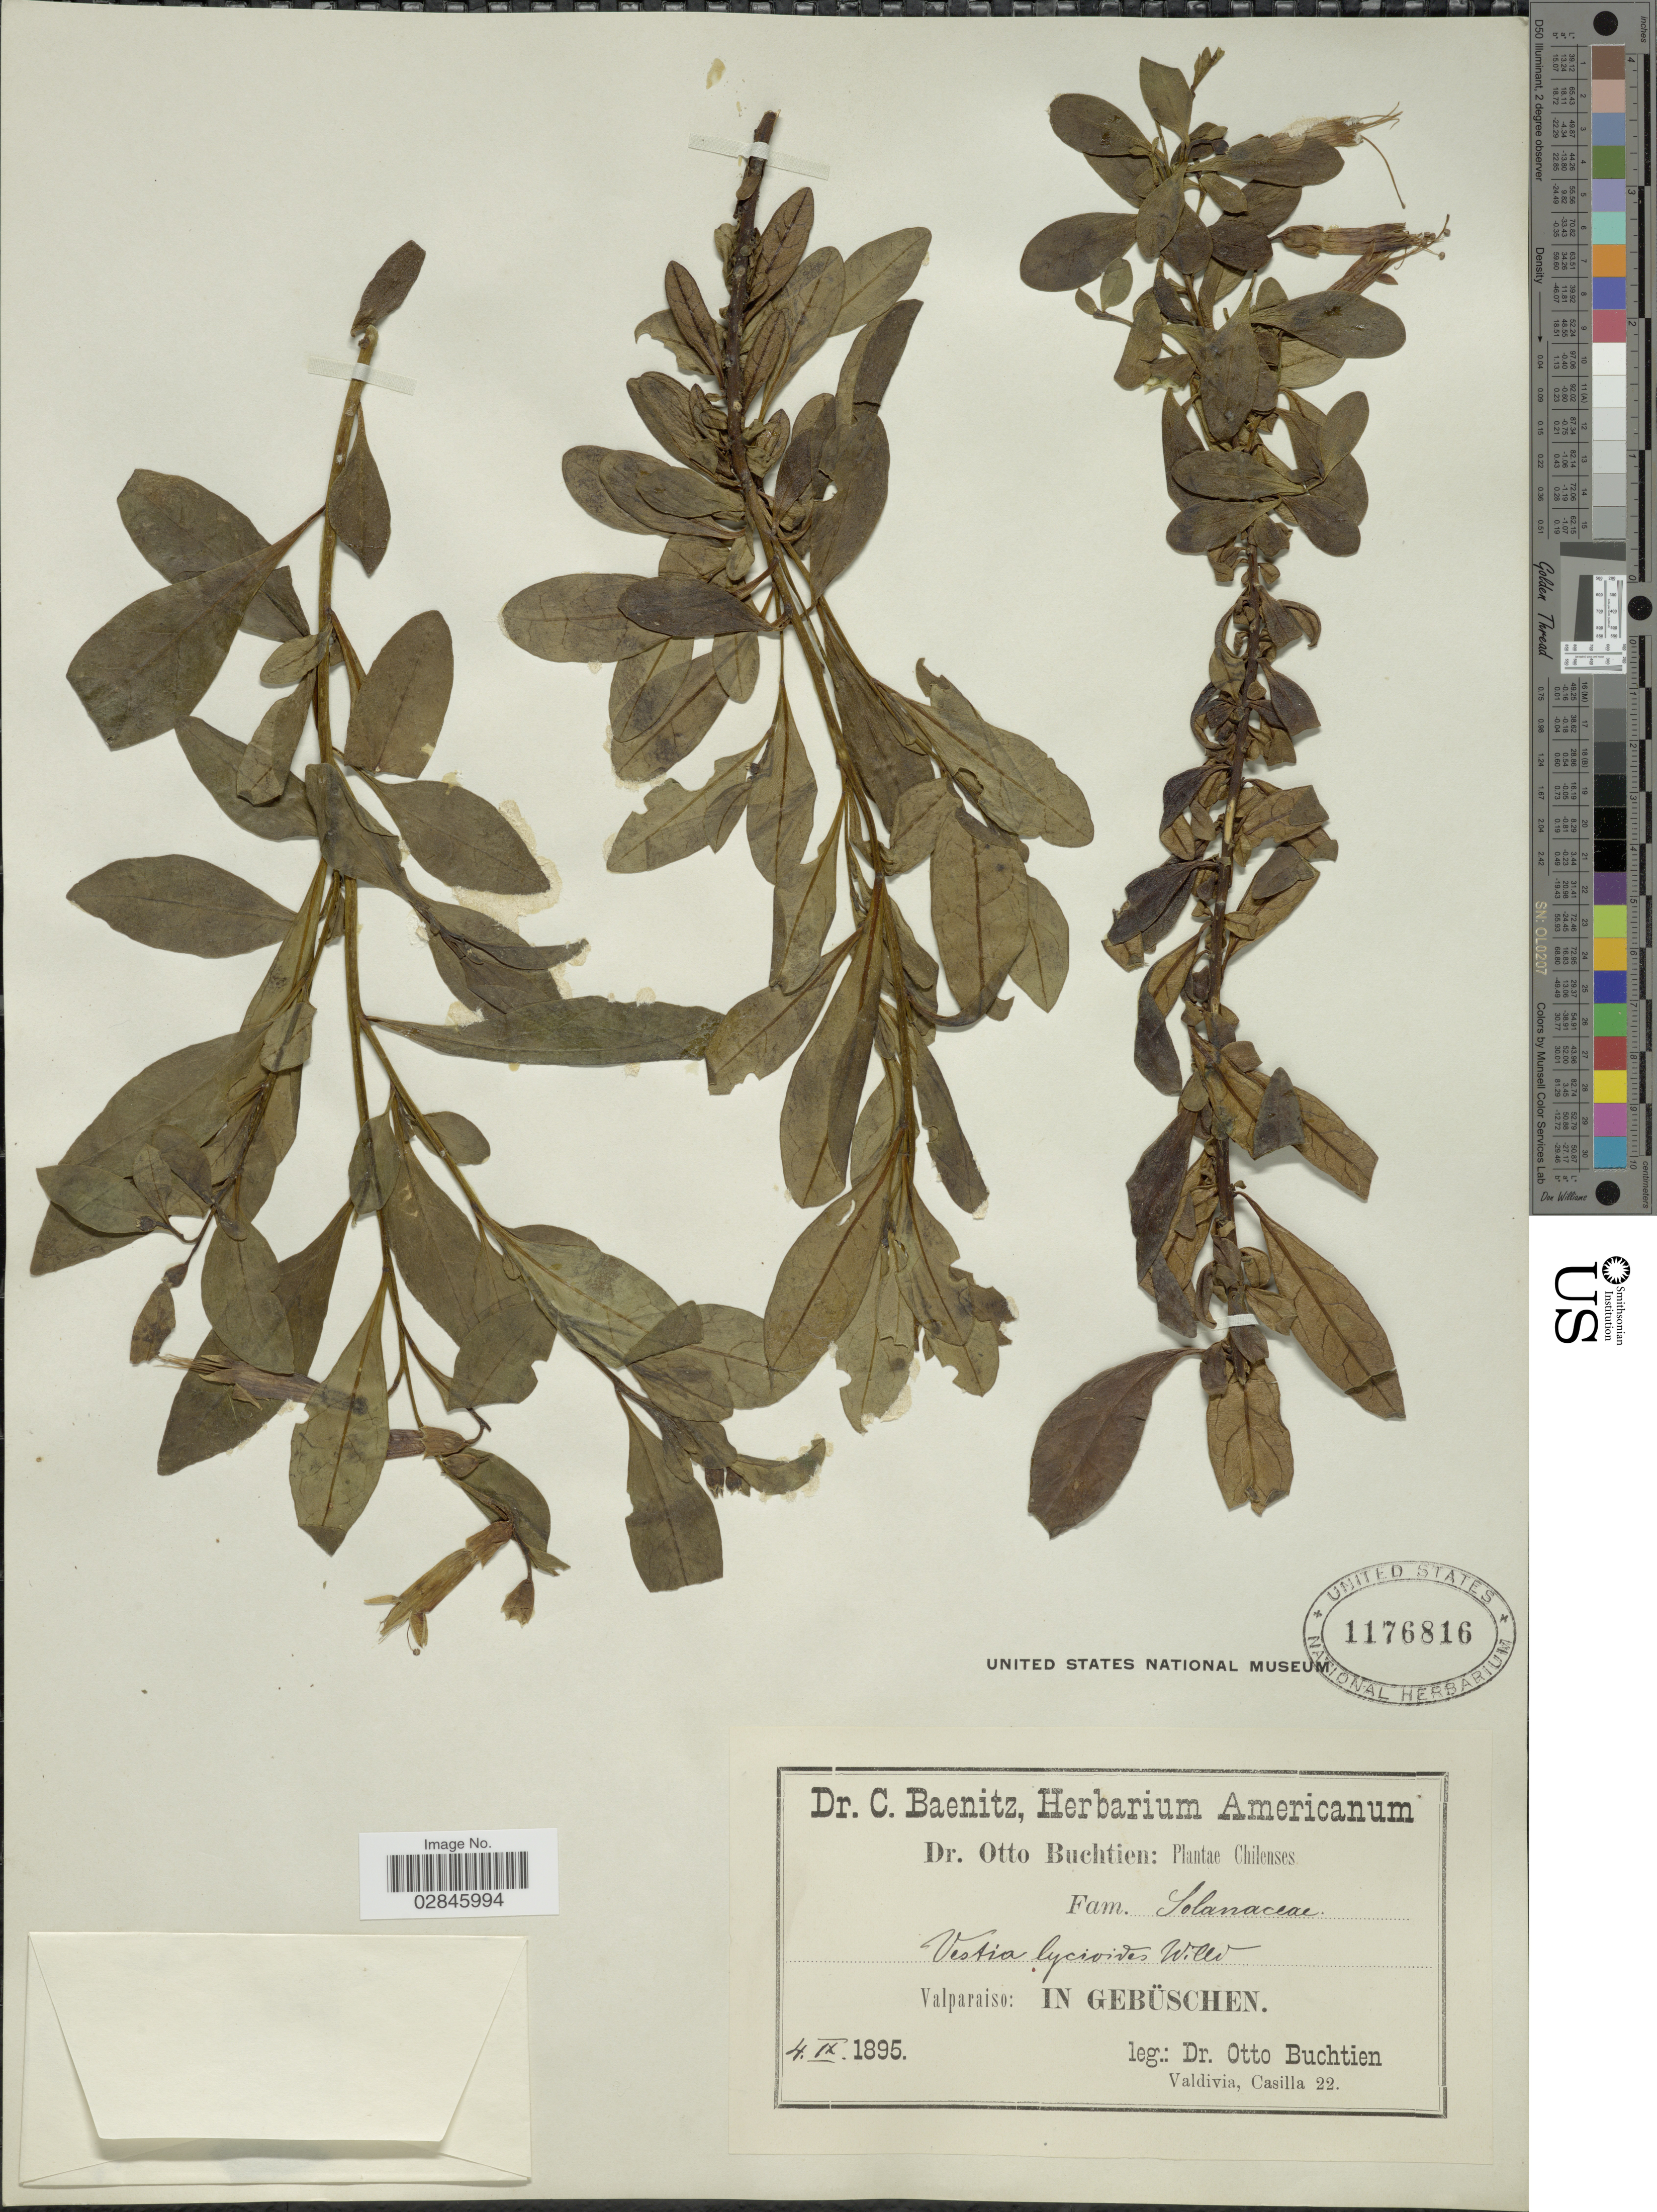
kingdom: Plantae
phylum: Tracheophyta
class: Magnoliopsida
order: Solanales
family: Solanaceae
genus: Vestia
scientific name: Vestia foetida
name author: Hoffmanns.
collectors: O. Buchtien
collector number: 22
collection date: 1895-09-04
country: Chile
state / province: Valparaíso (V)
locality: In Gebüschen.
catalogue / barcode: US 1176816